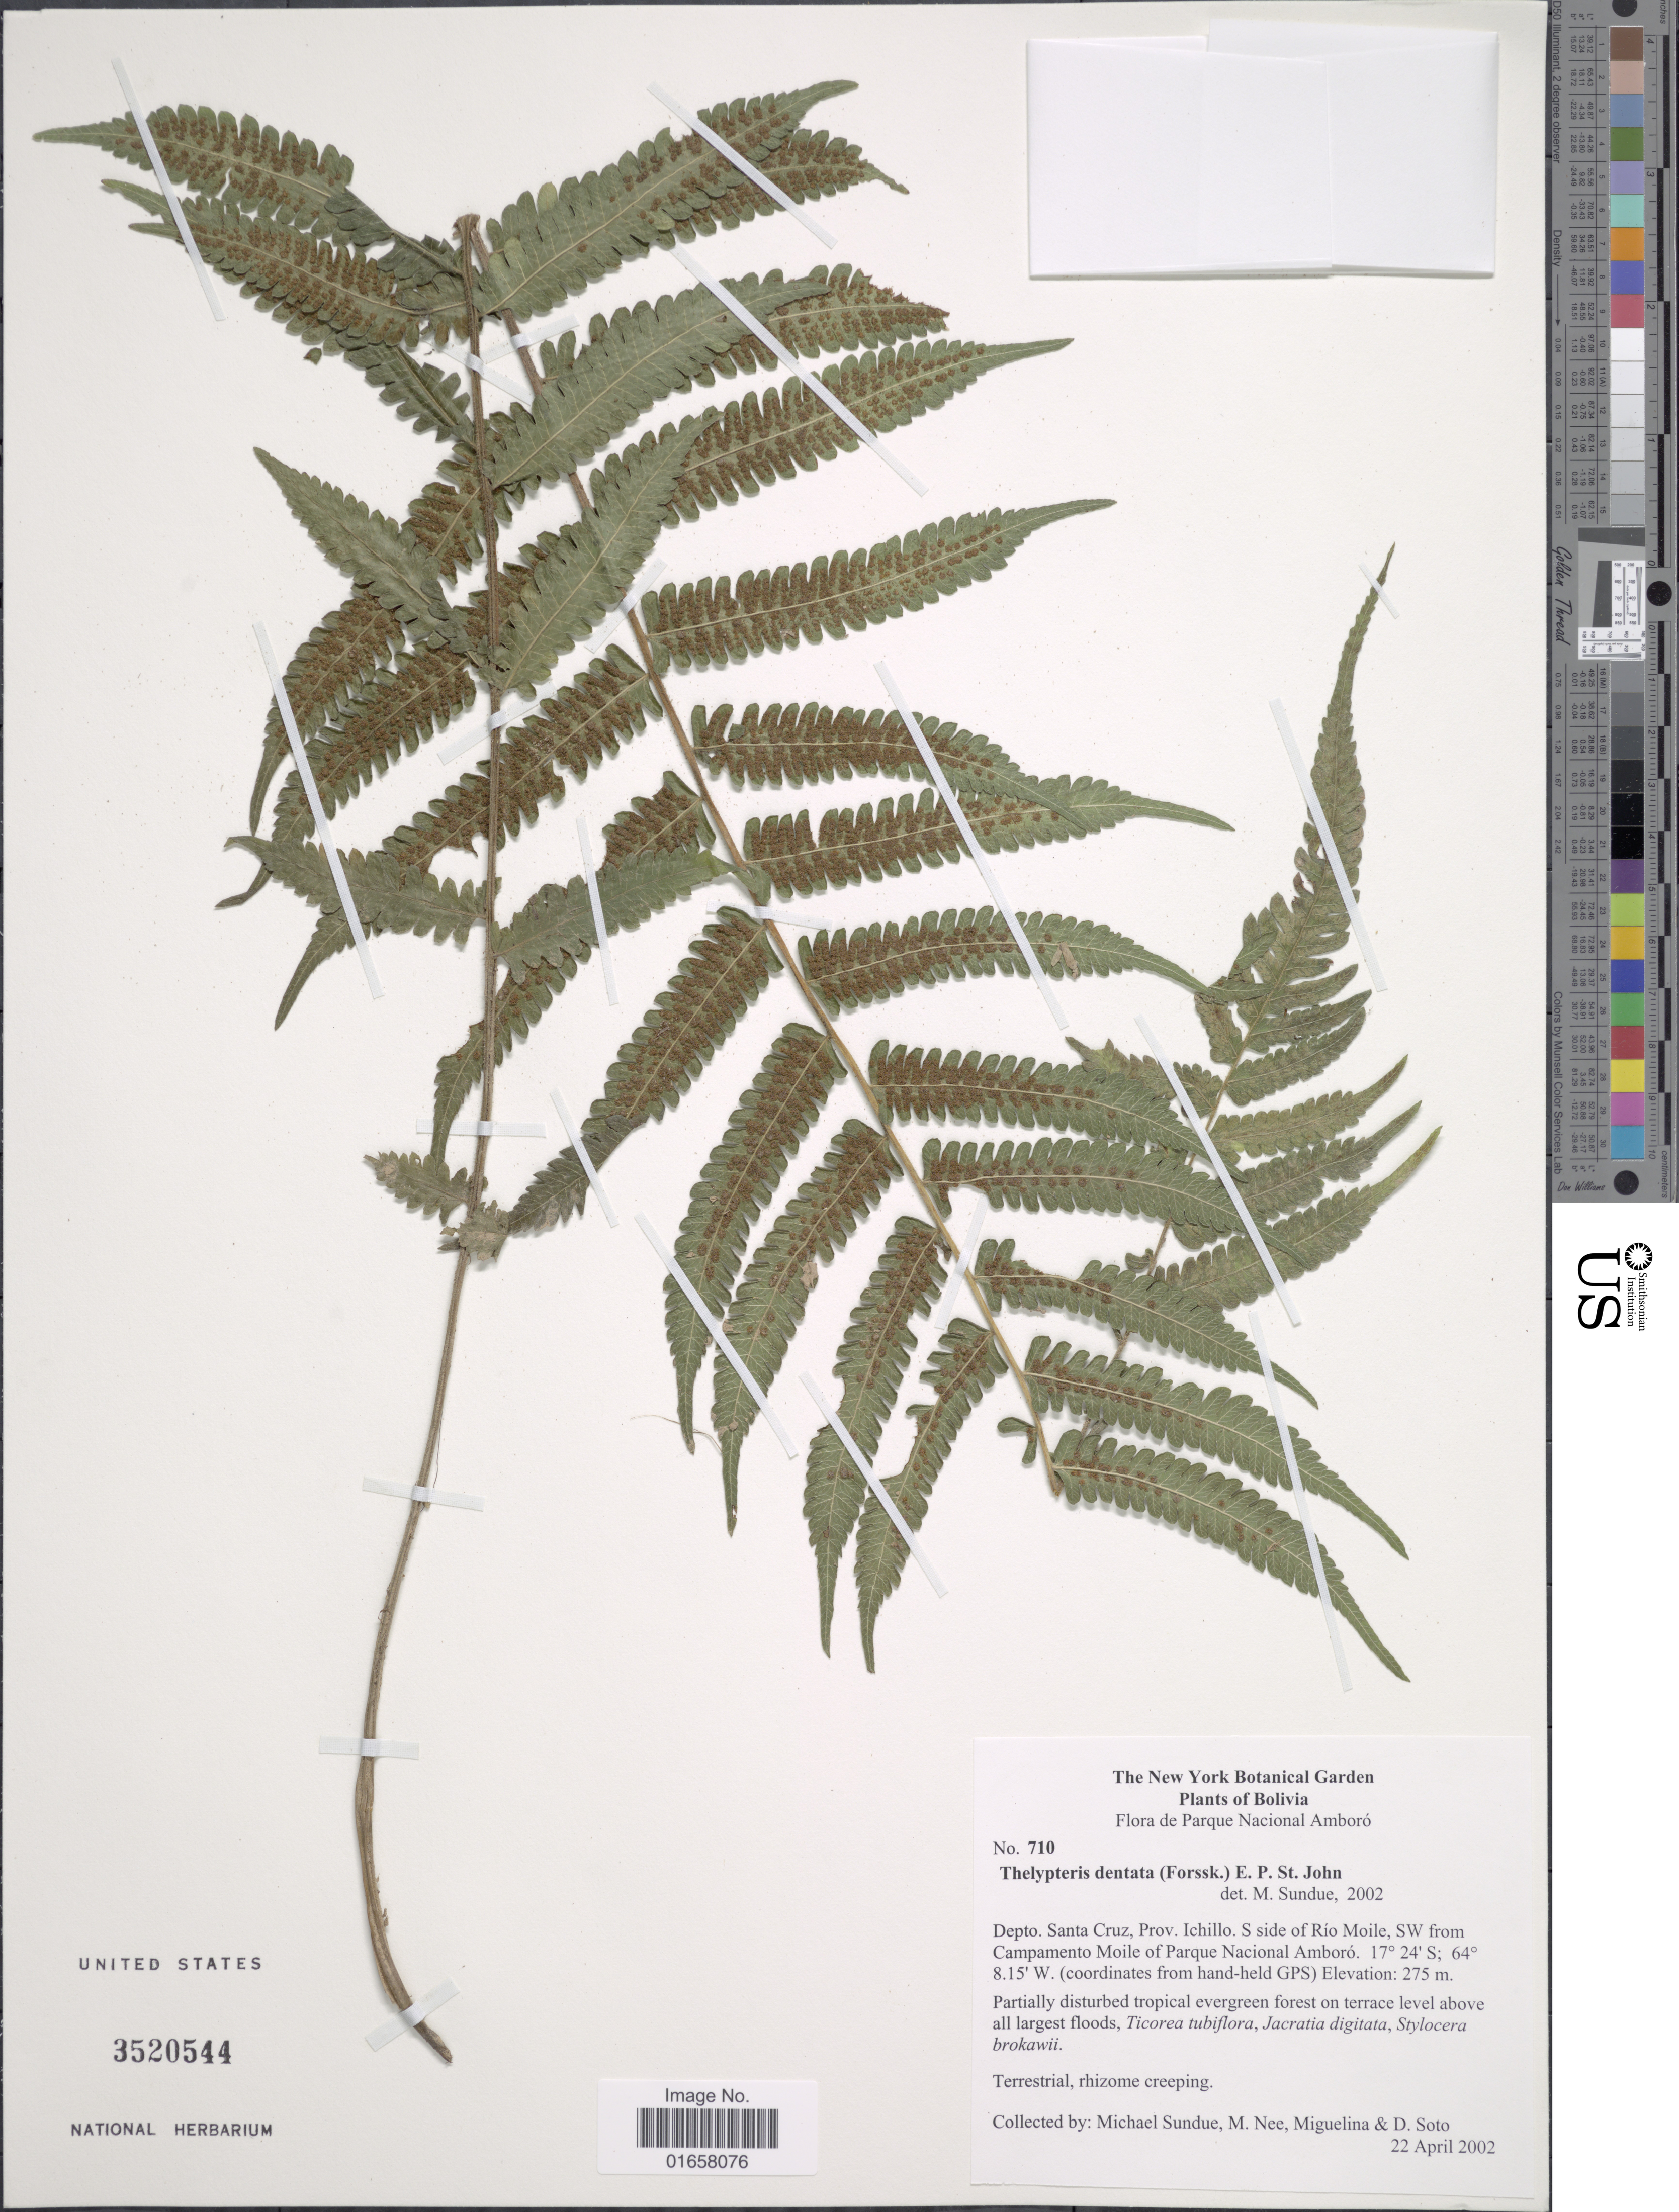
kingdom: Plantae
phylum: Tracheophyta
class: Polypodiopsida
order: Polypodiales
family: Thelypteridaceae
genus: Christella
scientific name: Christella dentata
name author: (Forssk.) Brownsey & Jermy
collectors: M. Sundue, M. Nee, M. Soto Arenas & D. Soto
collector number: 710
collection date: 2002-04-22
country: Bolivia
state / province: Santa Cruz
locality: Bolivia, Parque Nacional Amboró, Depto. Santa Cruz, Prov. Ichillo. S side of Río Moile, SW from Campamento Moile of Parque Nacional Amboró.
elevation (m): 275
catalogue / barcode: US 3520544